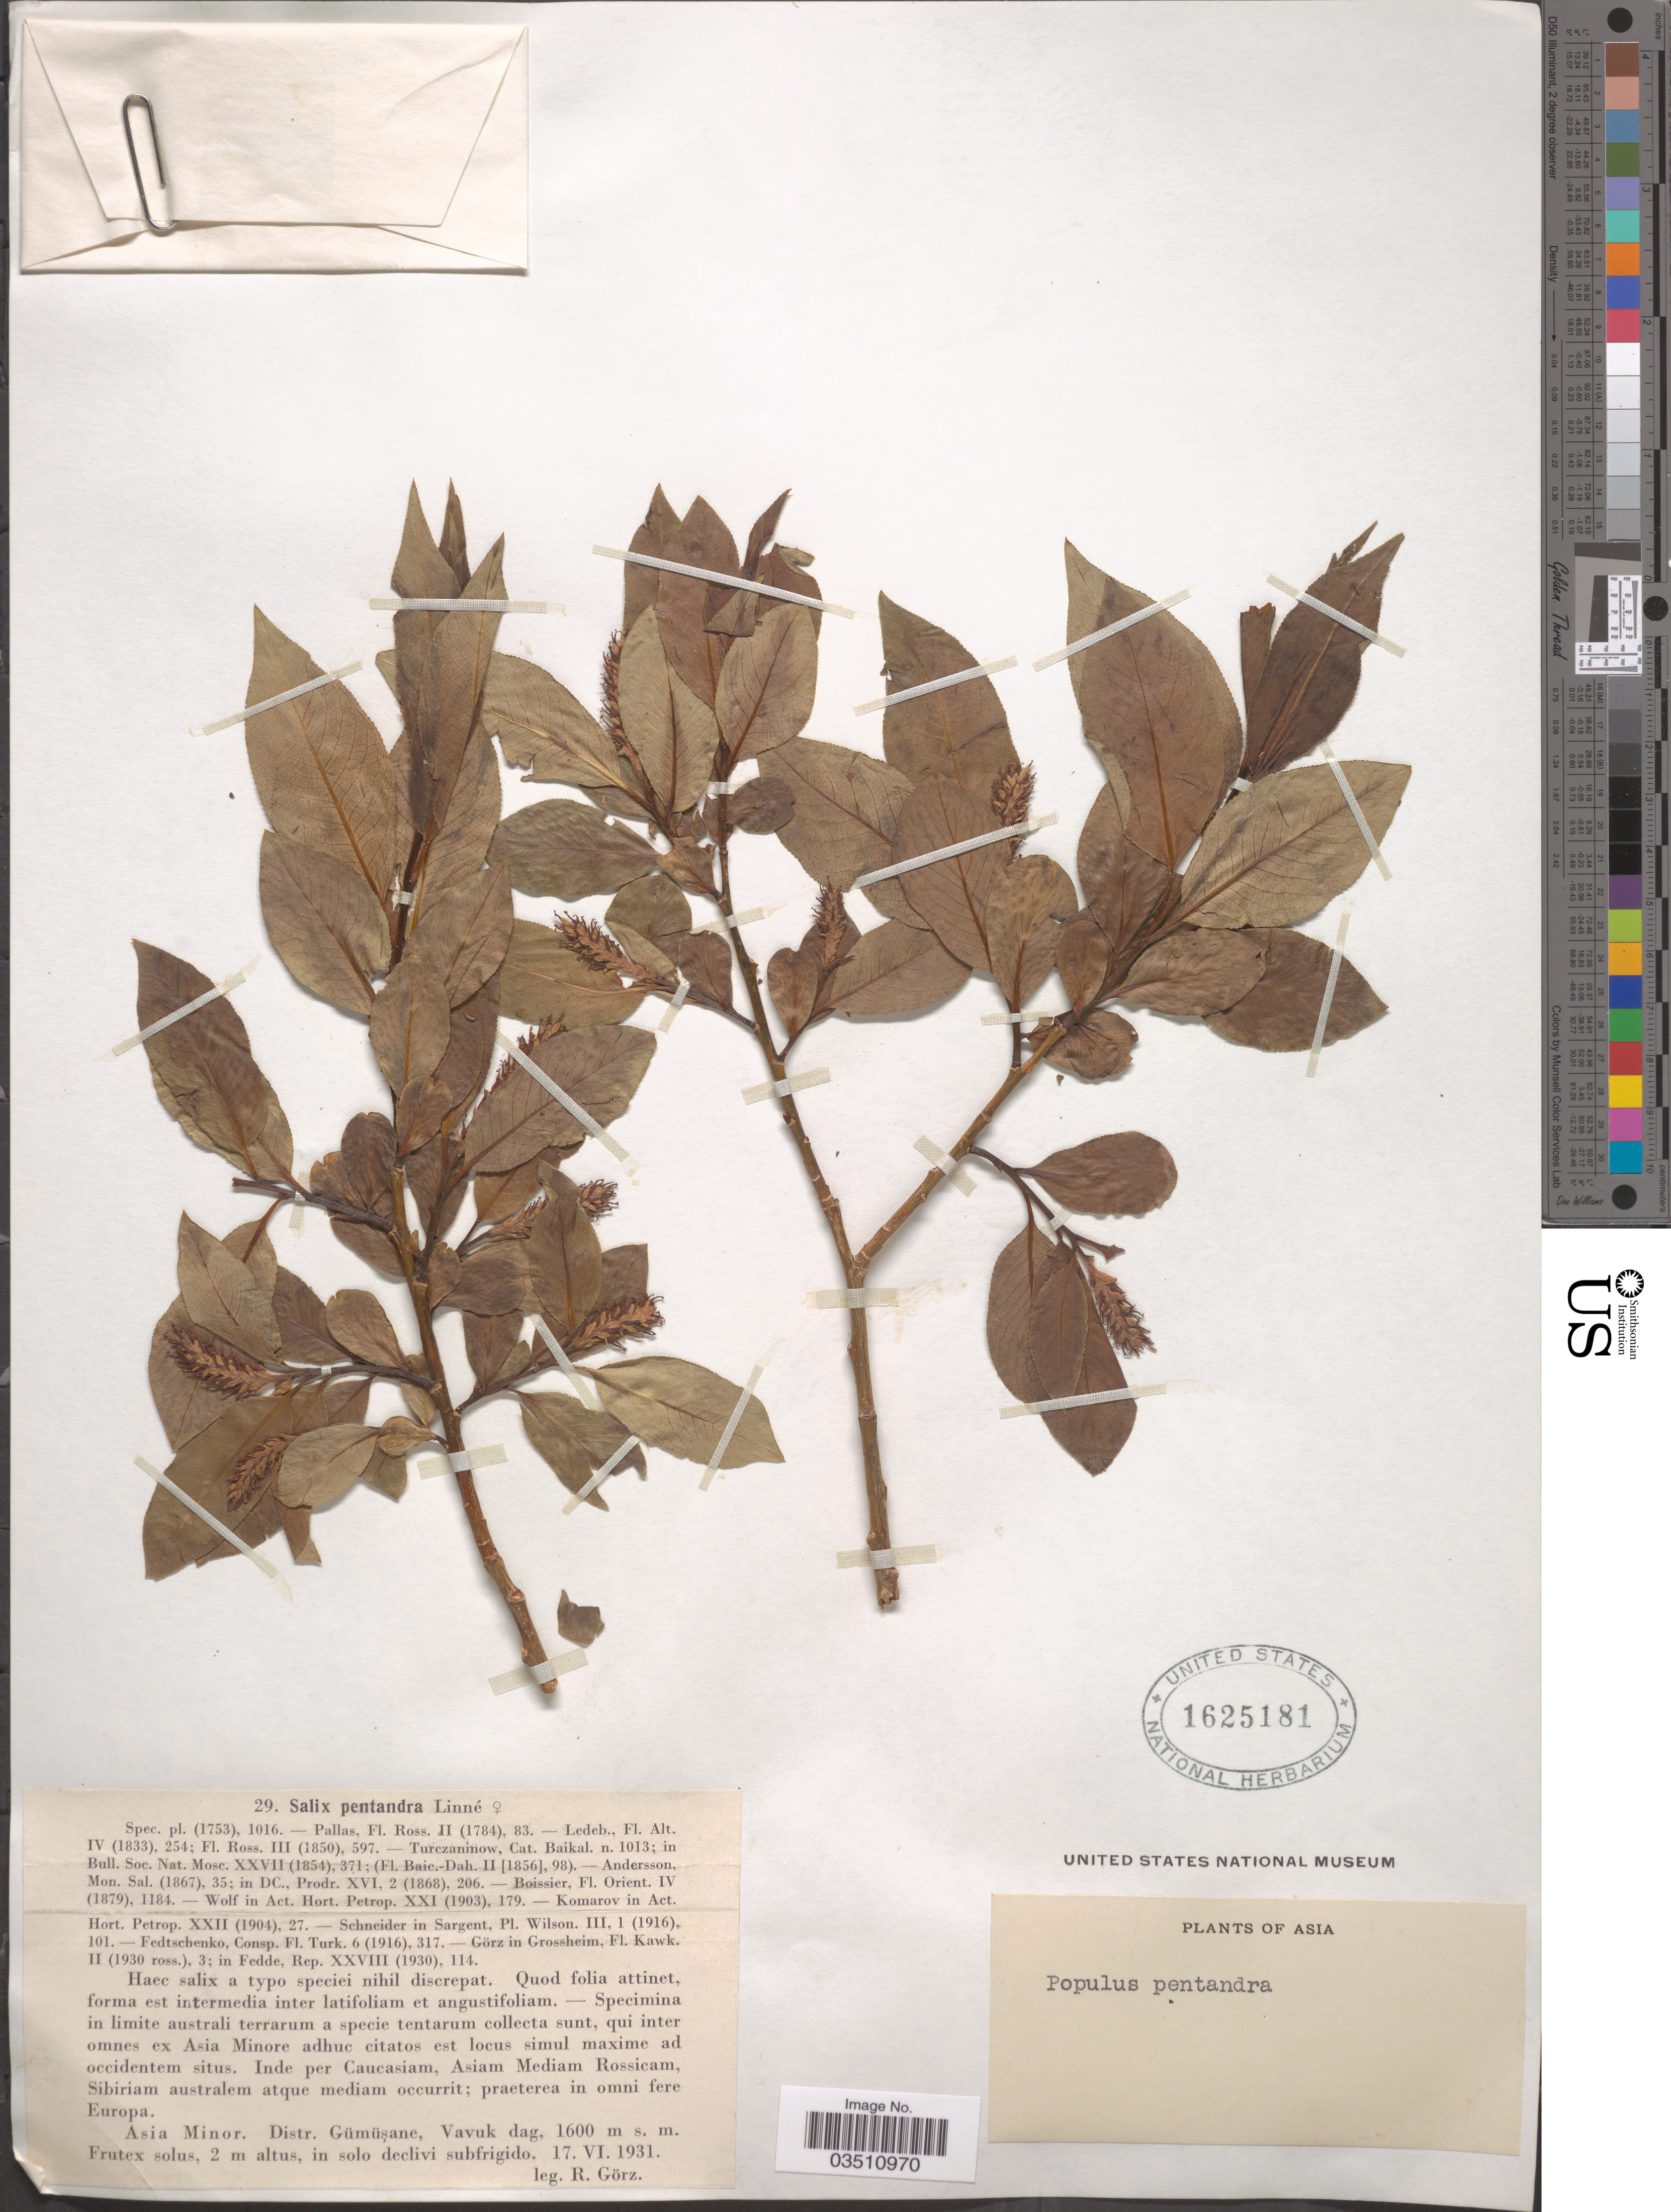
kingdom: Plantae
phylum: Tracheophyta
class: Magnoliopsida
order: Malpighiales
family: Salicaceae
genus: Salix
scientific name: Salix pentandra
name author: L.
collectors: R. Görz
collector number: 29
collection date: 1931-06-17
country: Turkey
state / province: Gumushane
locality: Asia Minor. Distr. Gümüsane, Vavuk dag.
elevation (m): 1600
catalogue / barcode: US 1625181